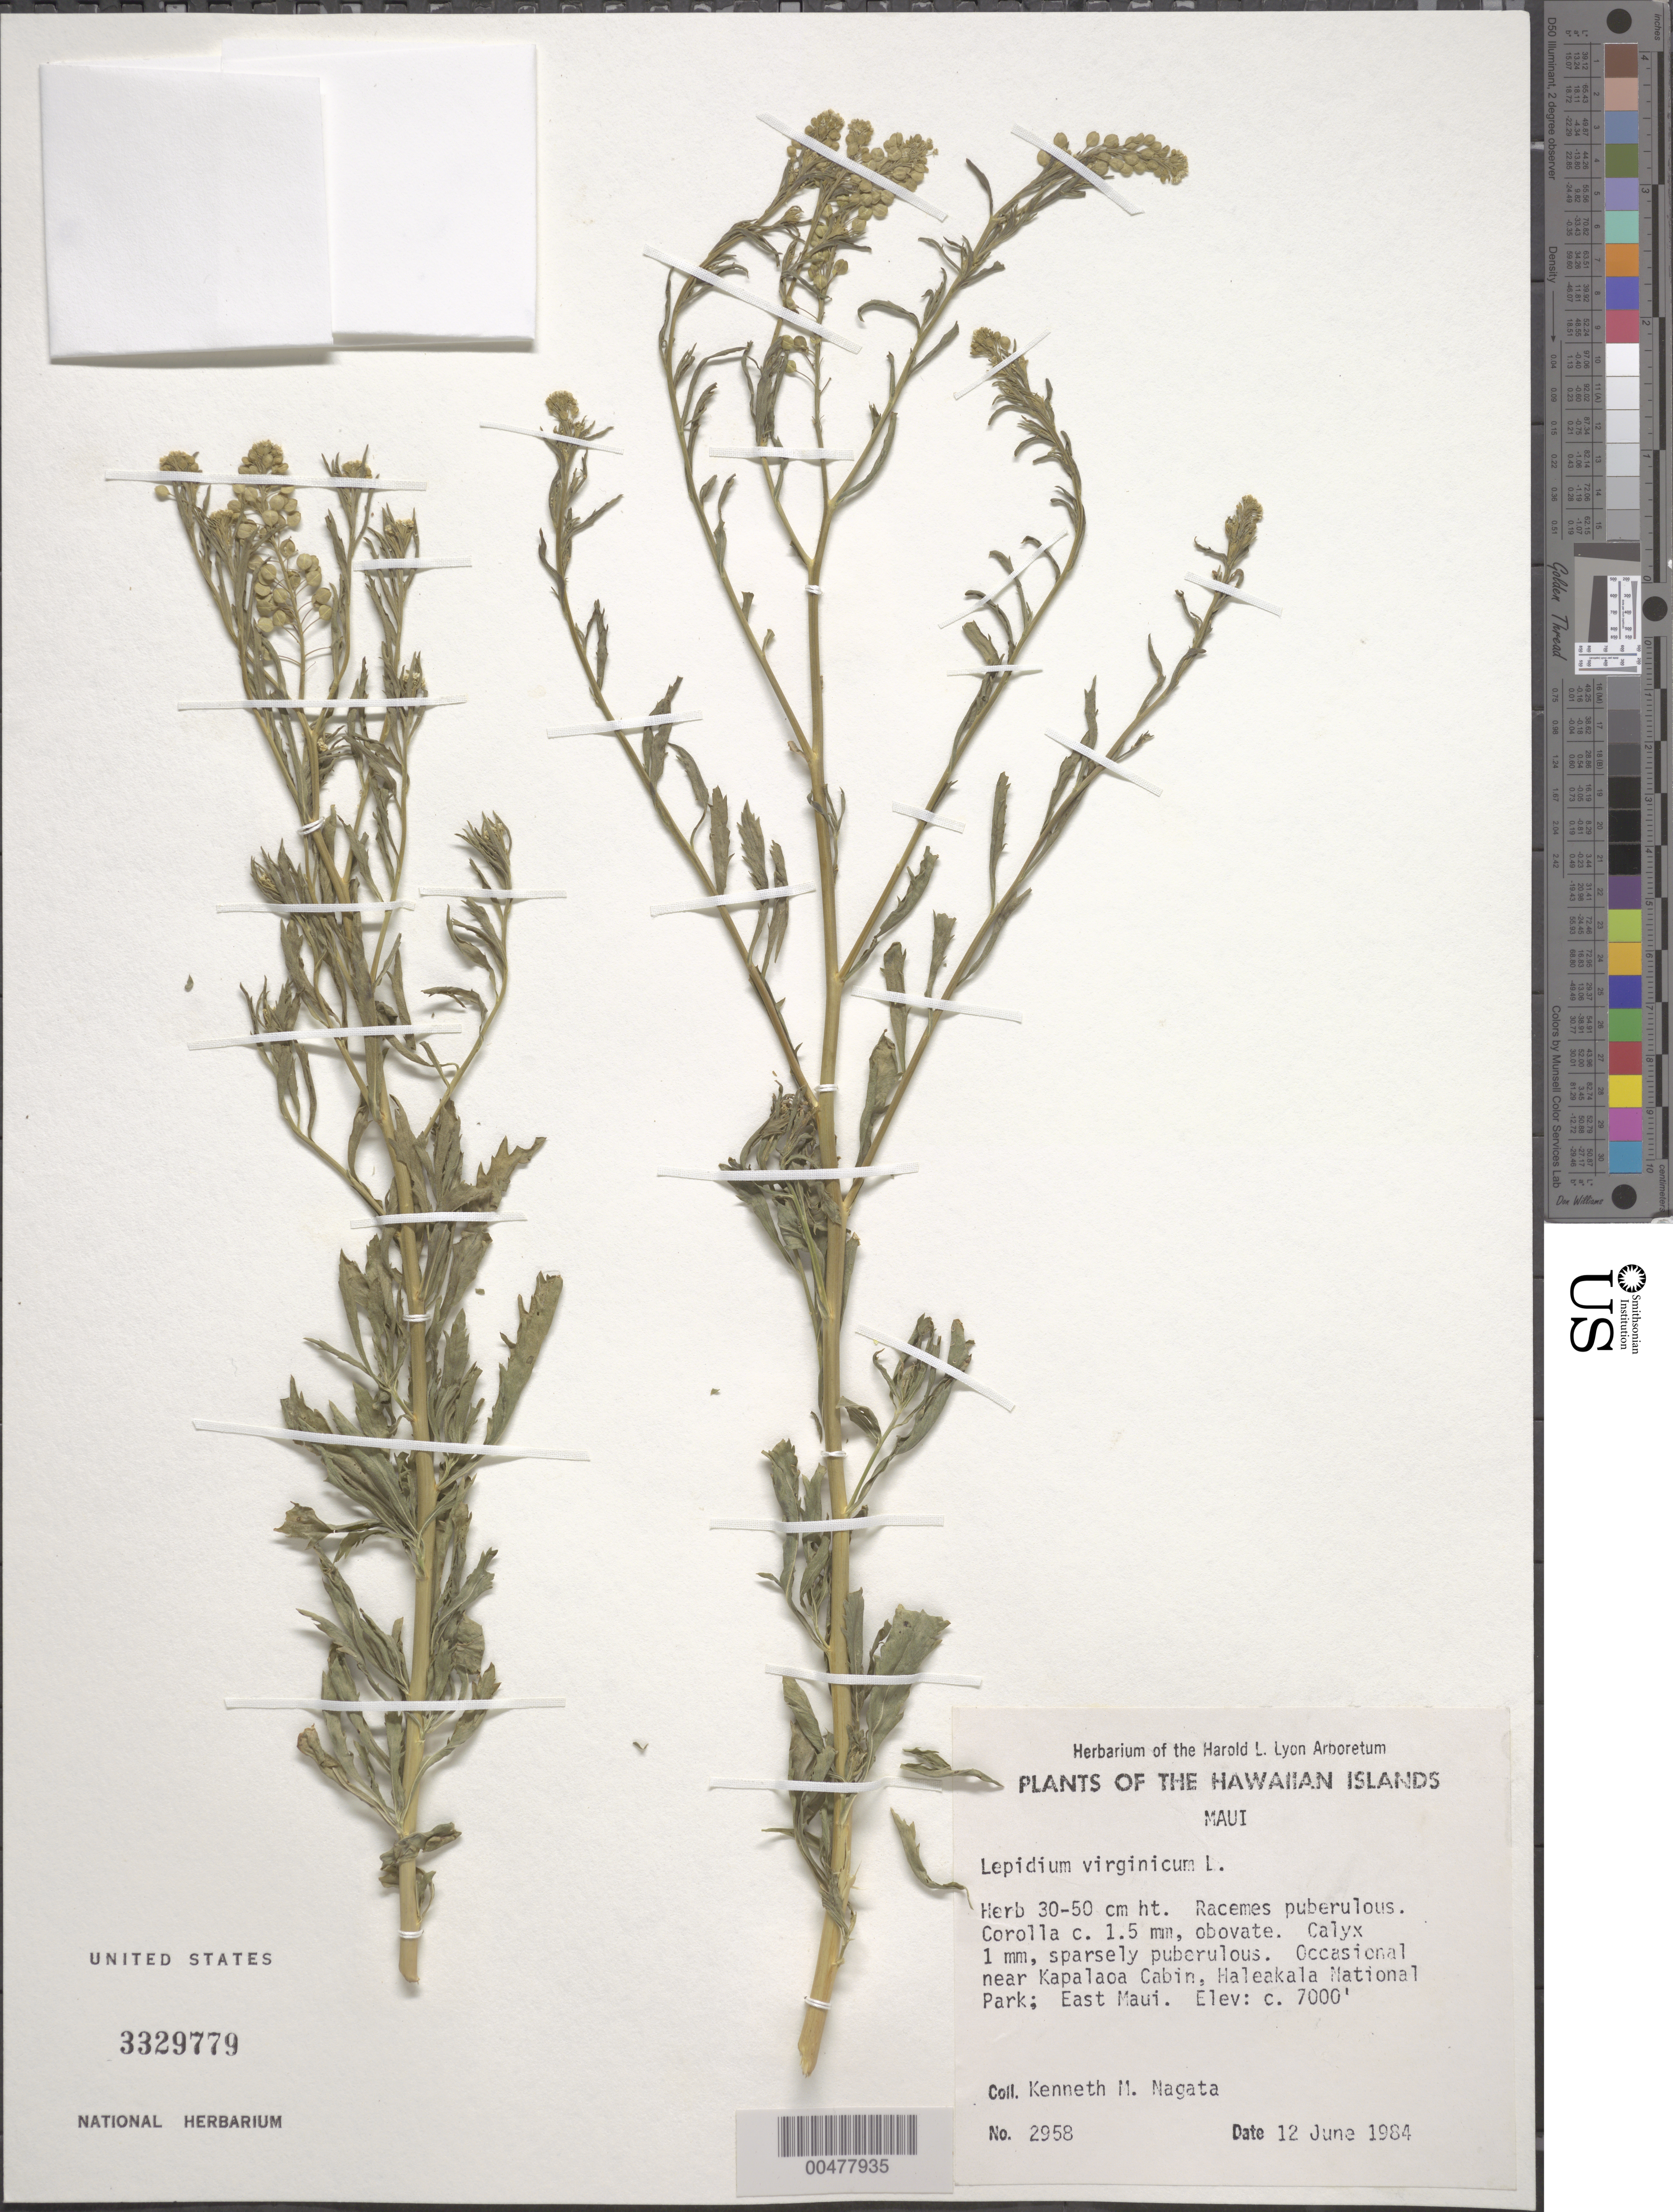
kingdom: Plantae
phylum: Tracheophyta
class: Magnoliopsida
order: Brassicales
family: Brassicaceae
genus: Lepidium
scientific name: Lepidium virginicum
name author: L.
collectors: K. Nagata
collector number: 2958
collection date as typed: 12 Jun 1984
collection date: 1984-06-12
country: United States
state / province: Hawaii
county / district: Maui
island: Maui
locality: Near Kapalaoa Cabin, Haleakala National Park, E Maui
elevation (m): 2134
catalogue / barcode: US 3329779